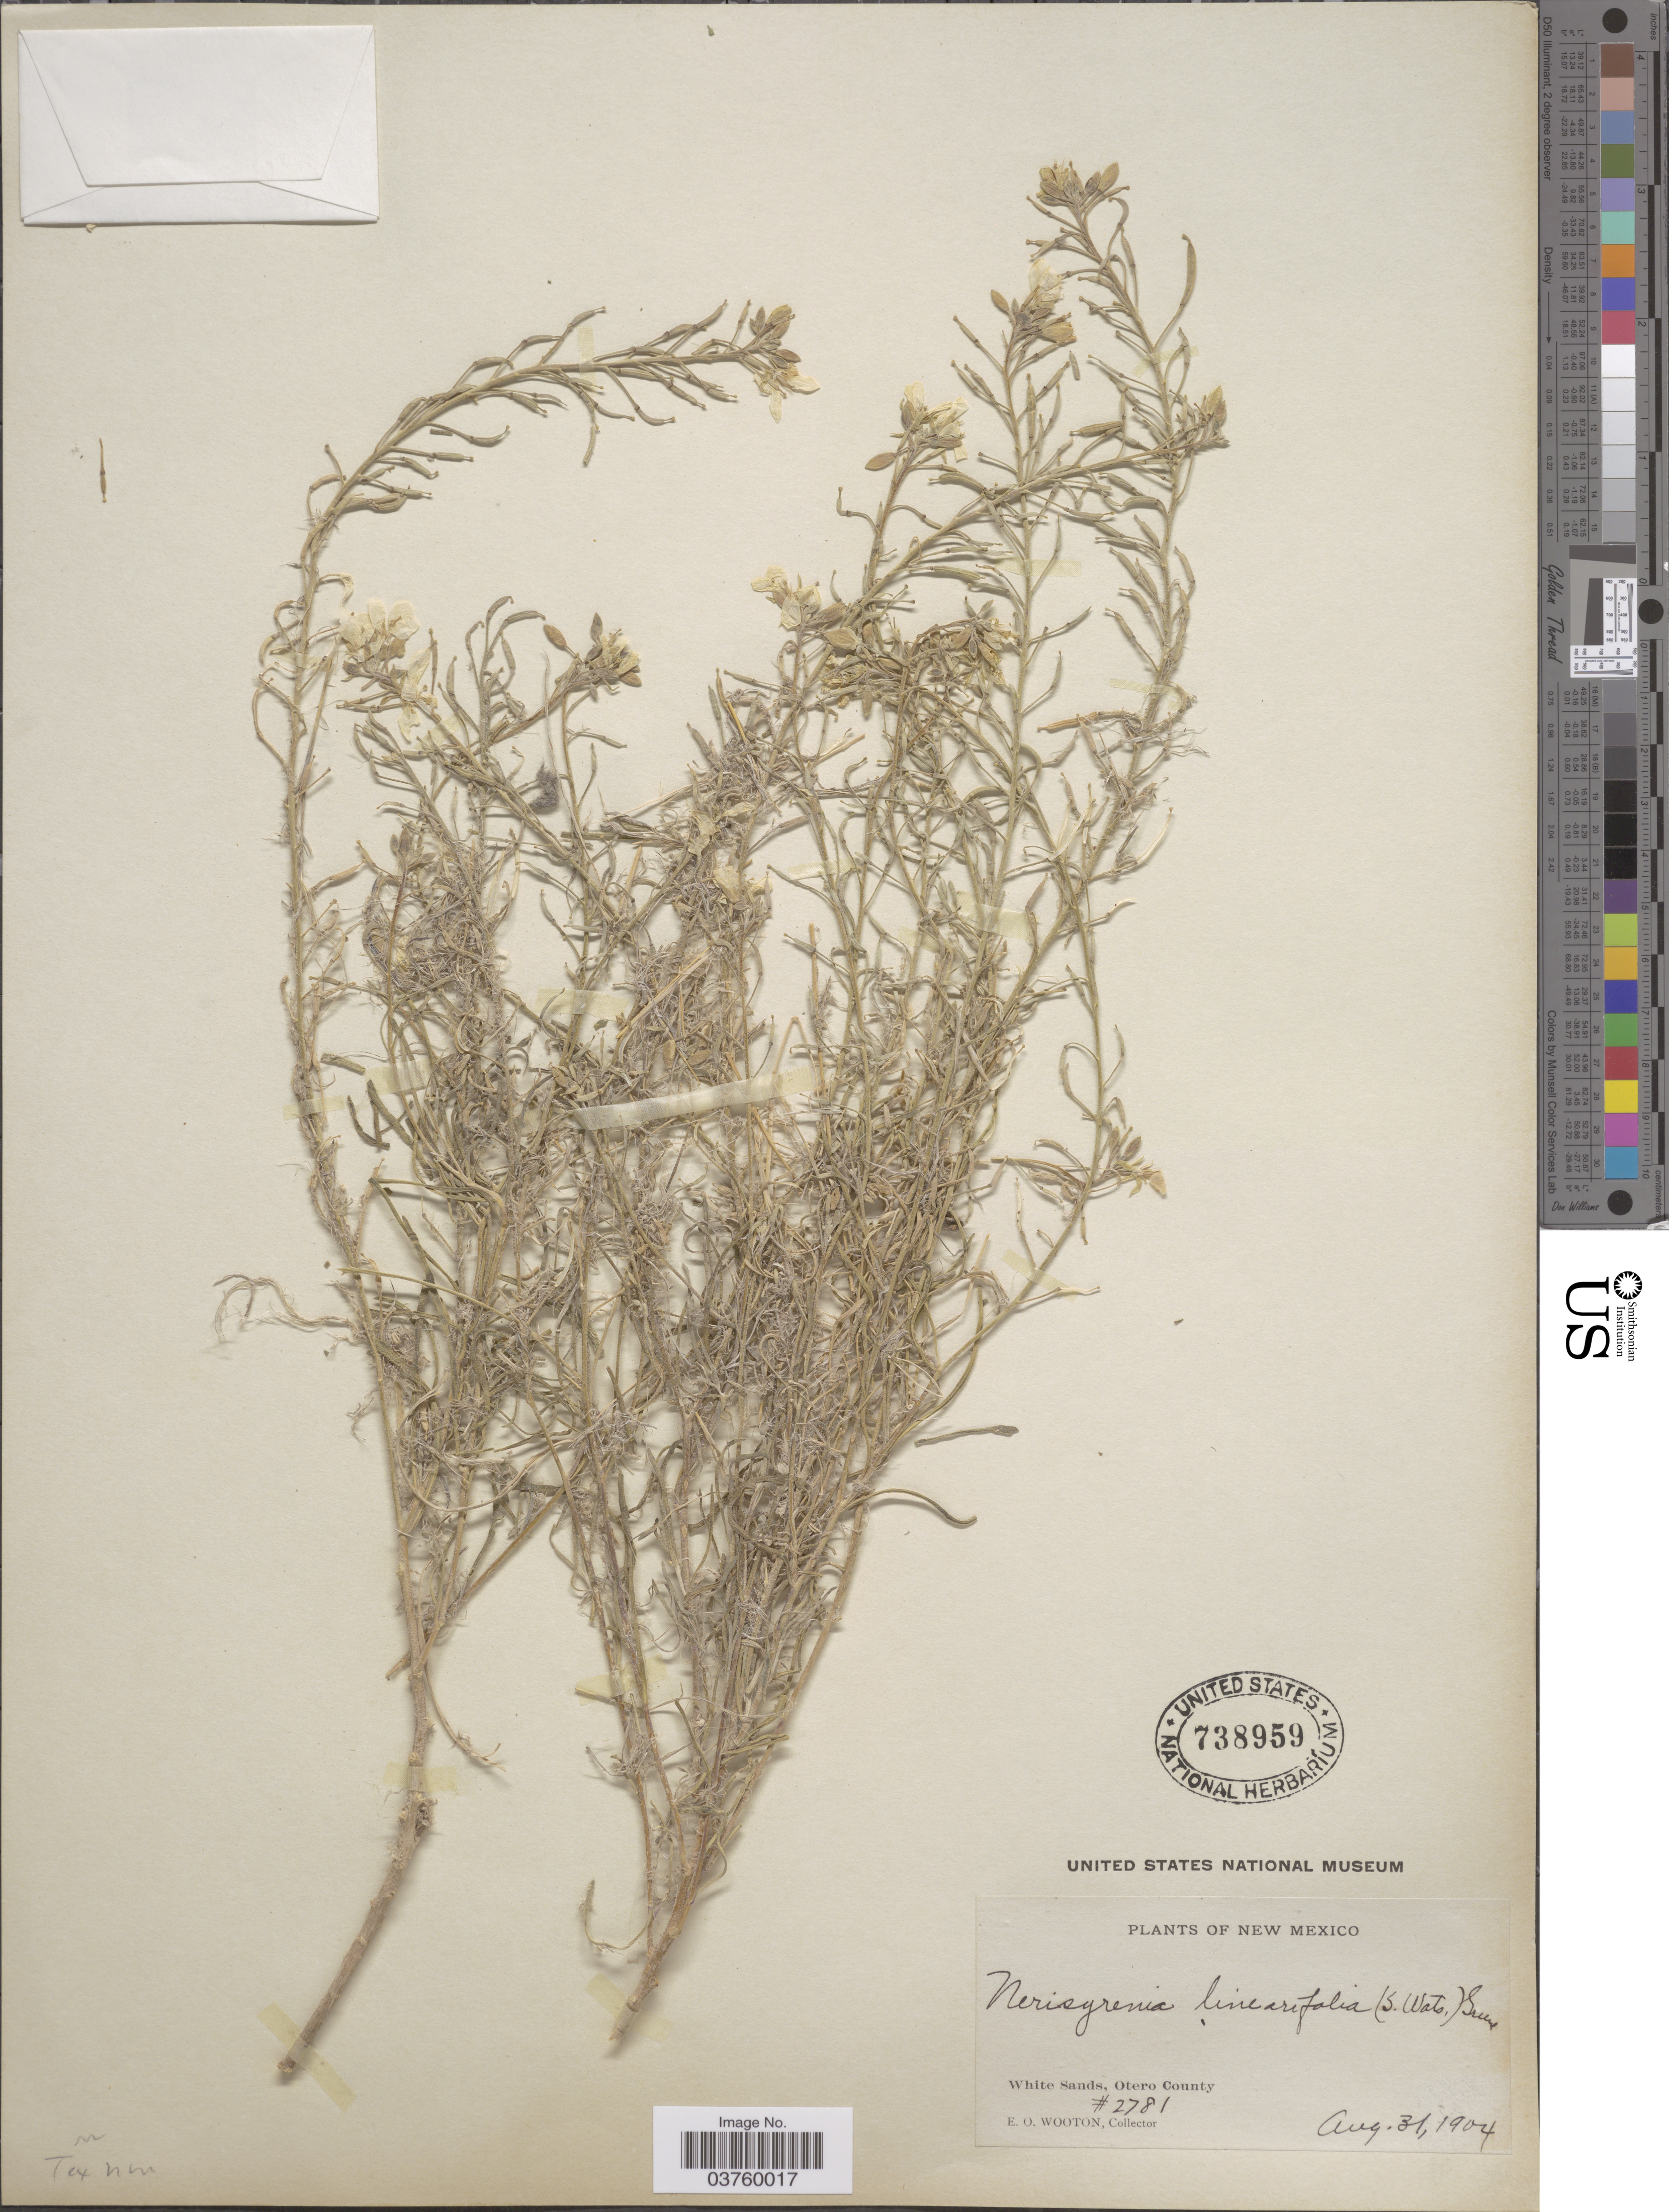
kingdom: Plantae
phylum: Tracheophyta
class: Magnoliopsida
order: Brassicales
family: Brassicaceae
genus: Nerisyrenia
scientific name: Nerisyrenia linearifolia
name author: (S. Watson) Greene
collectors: E. O. Wooton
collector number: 2781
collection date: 1904-08-31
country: United States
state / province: New Mexico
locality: White Sands, Otero County.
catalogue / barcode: US 738959